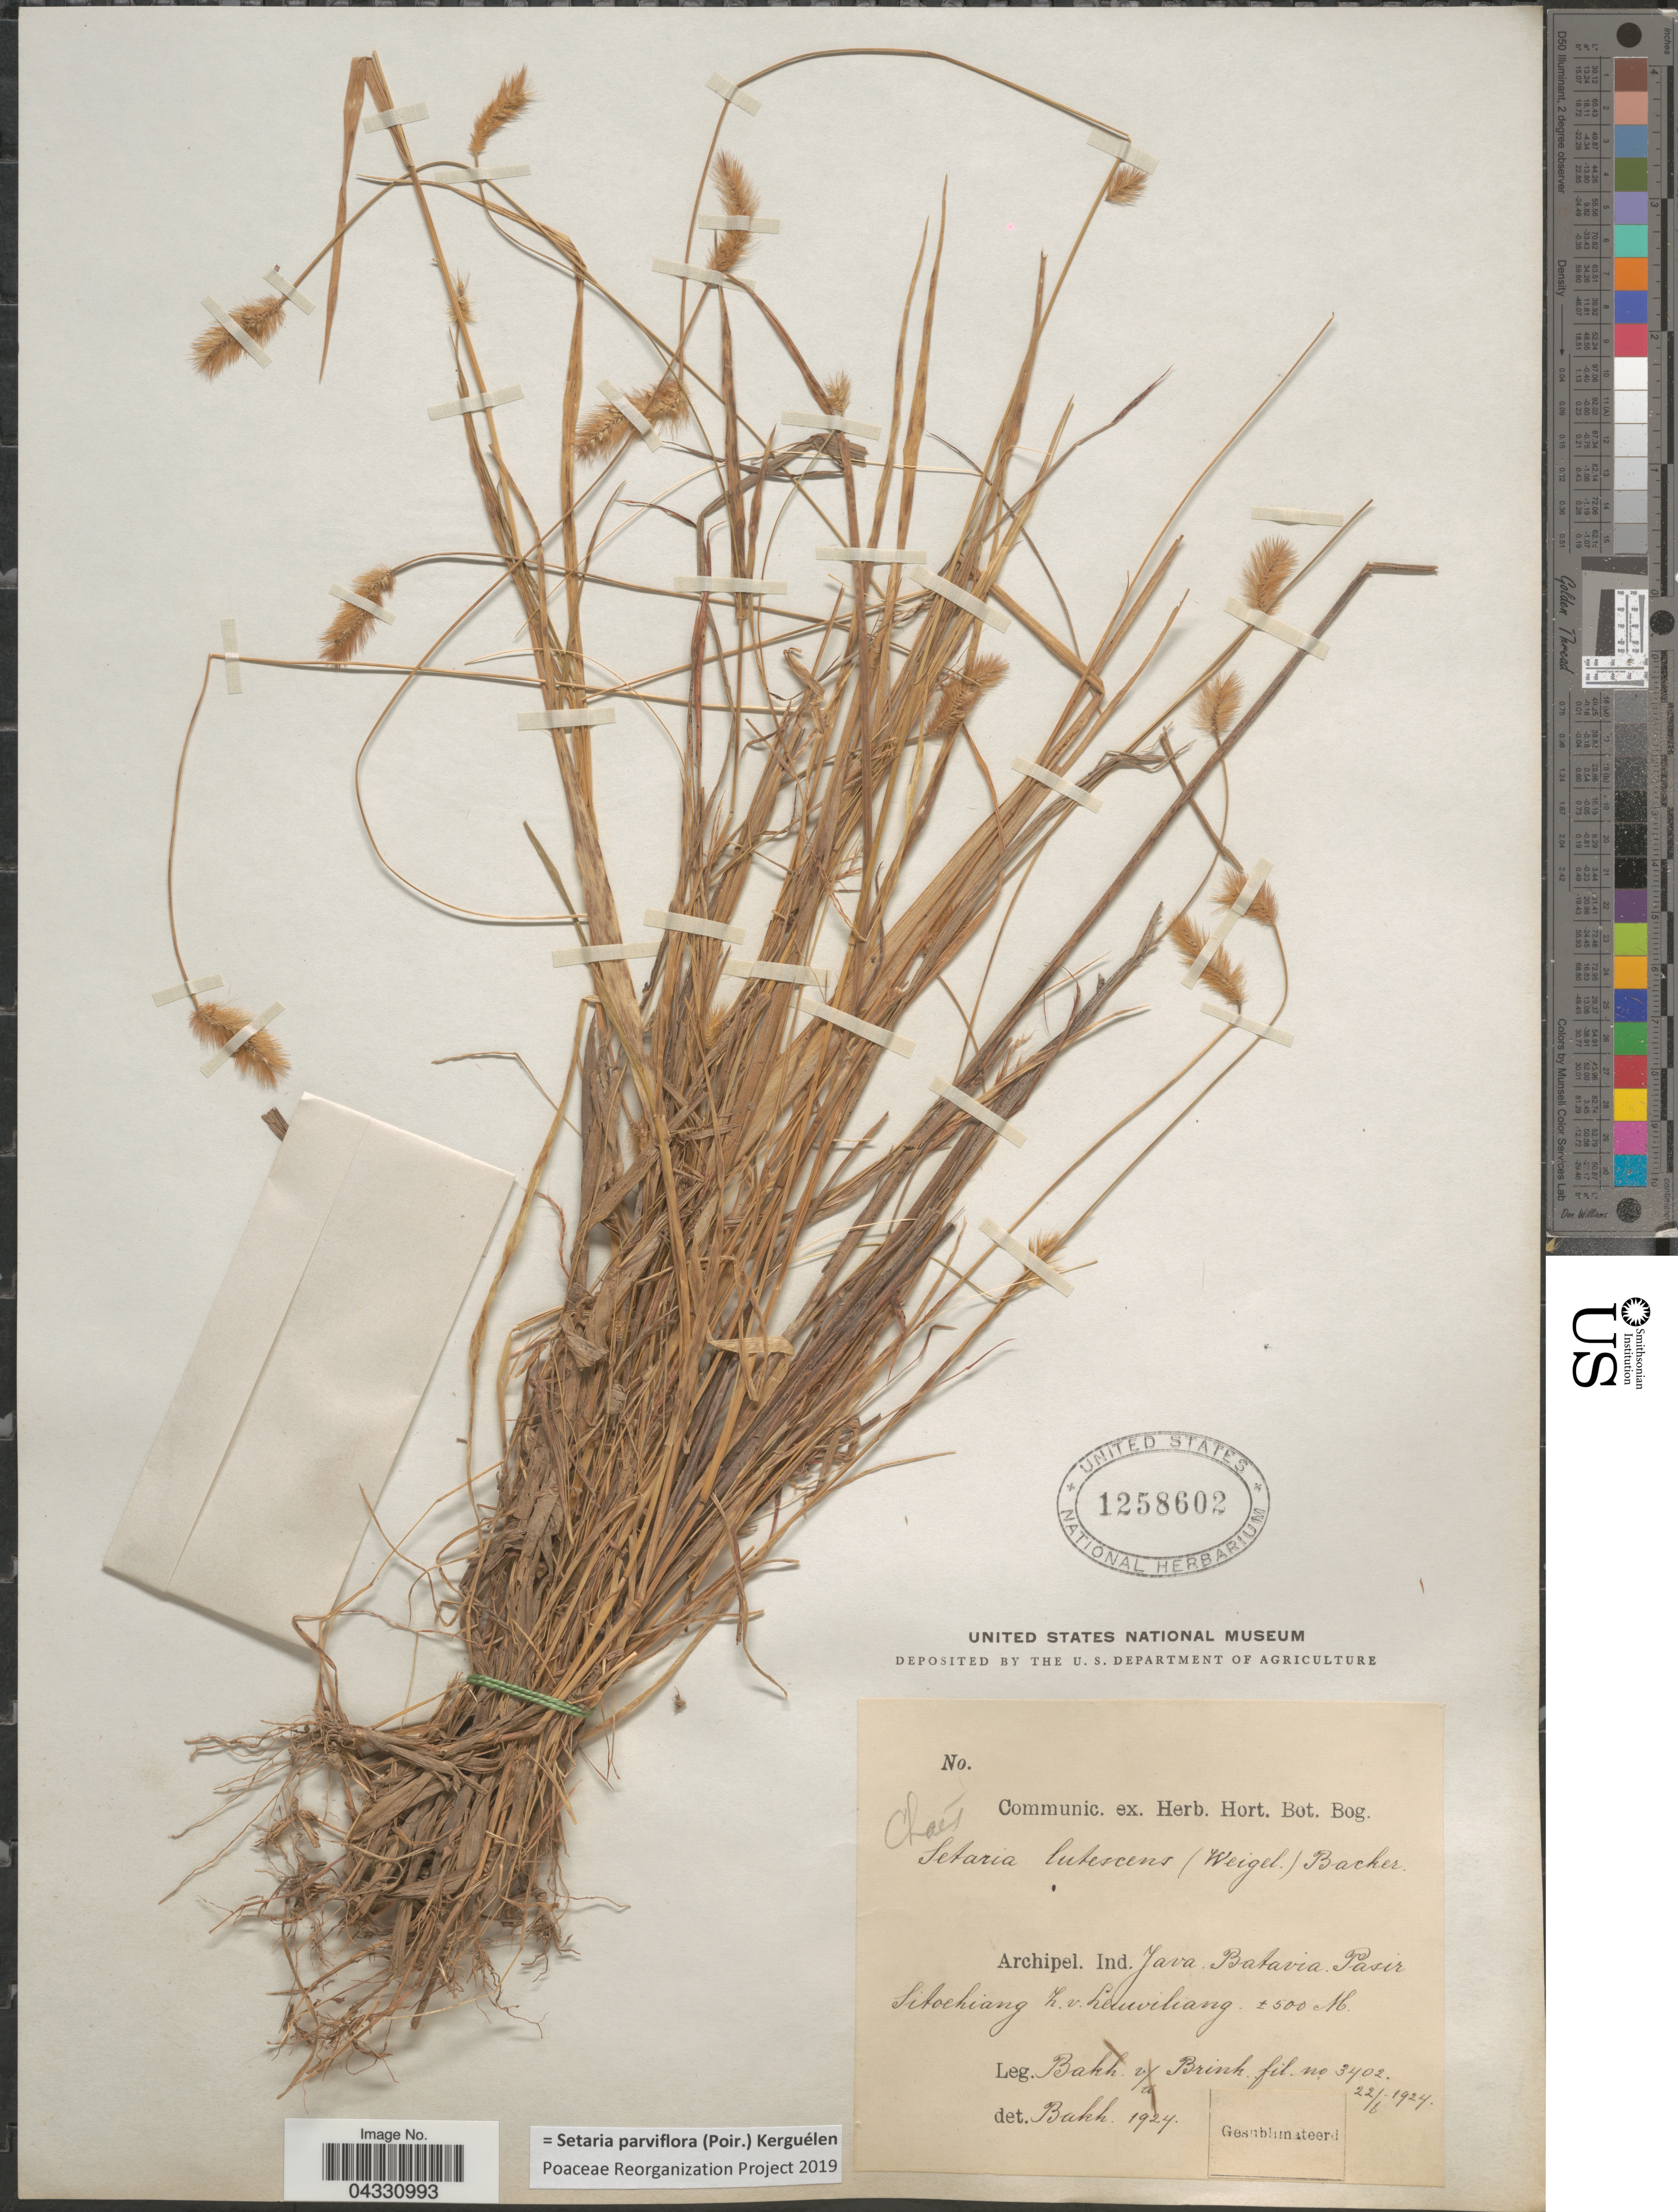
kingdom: Plantae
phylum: Tracheophyta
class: Liliopsida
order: Poales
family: Poaceae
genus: Setaria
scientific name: Setaria parviflora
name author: (Poir.) Kerguélen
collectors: R. C. Bakhuizen van den Brink Jr.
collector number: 3402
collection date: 1924-06-22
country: Indonesia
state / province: Java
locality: Archipel. Ind. Java. Batavia Pasir. Sitoehiang Z.v. Leuwiliang.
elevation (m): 500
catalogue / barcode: US 1258602